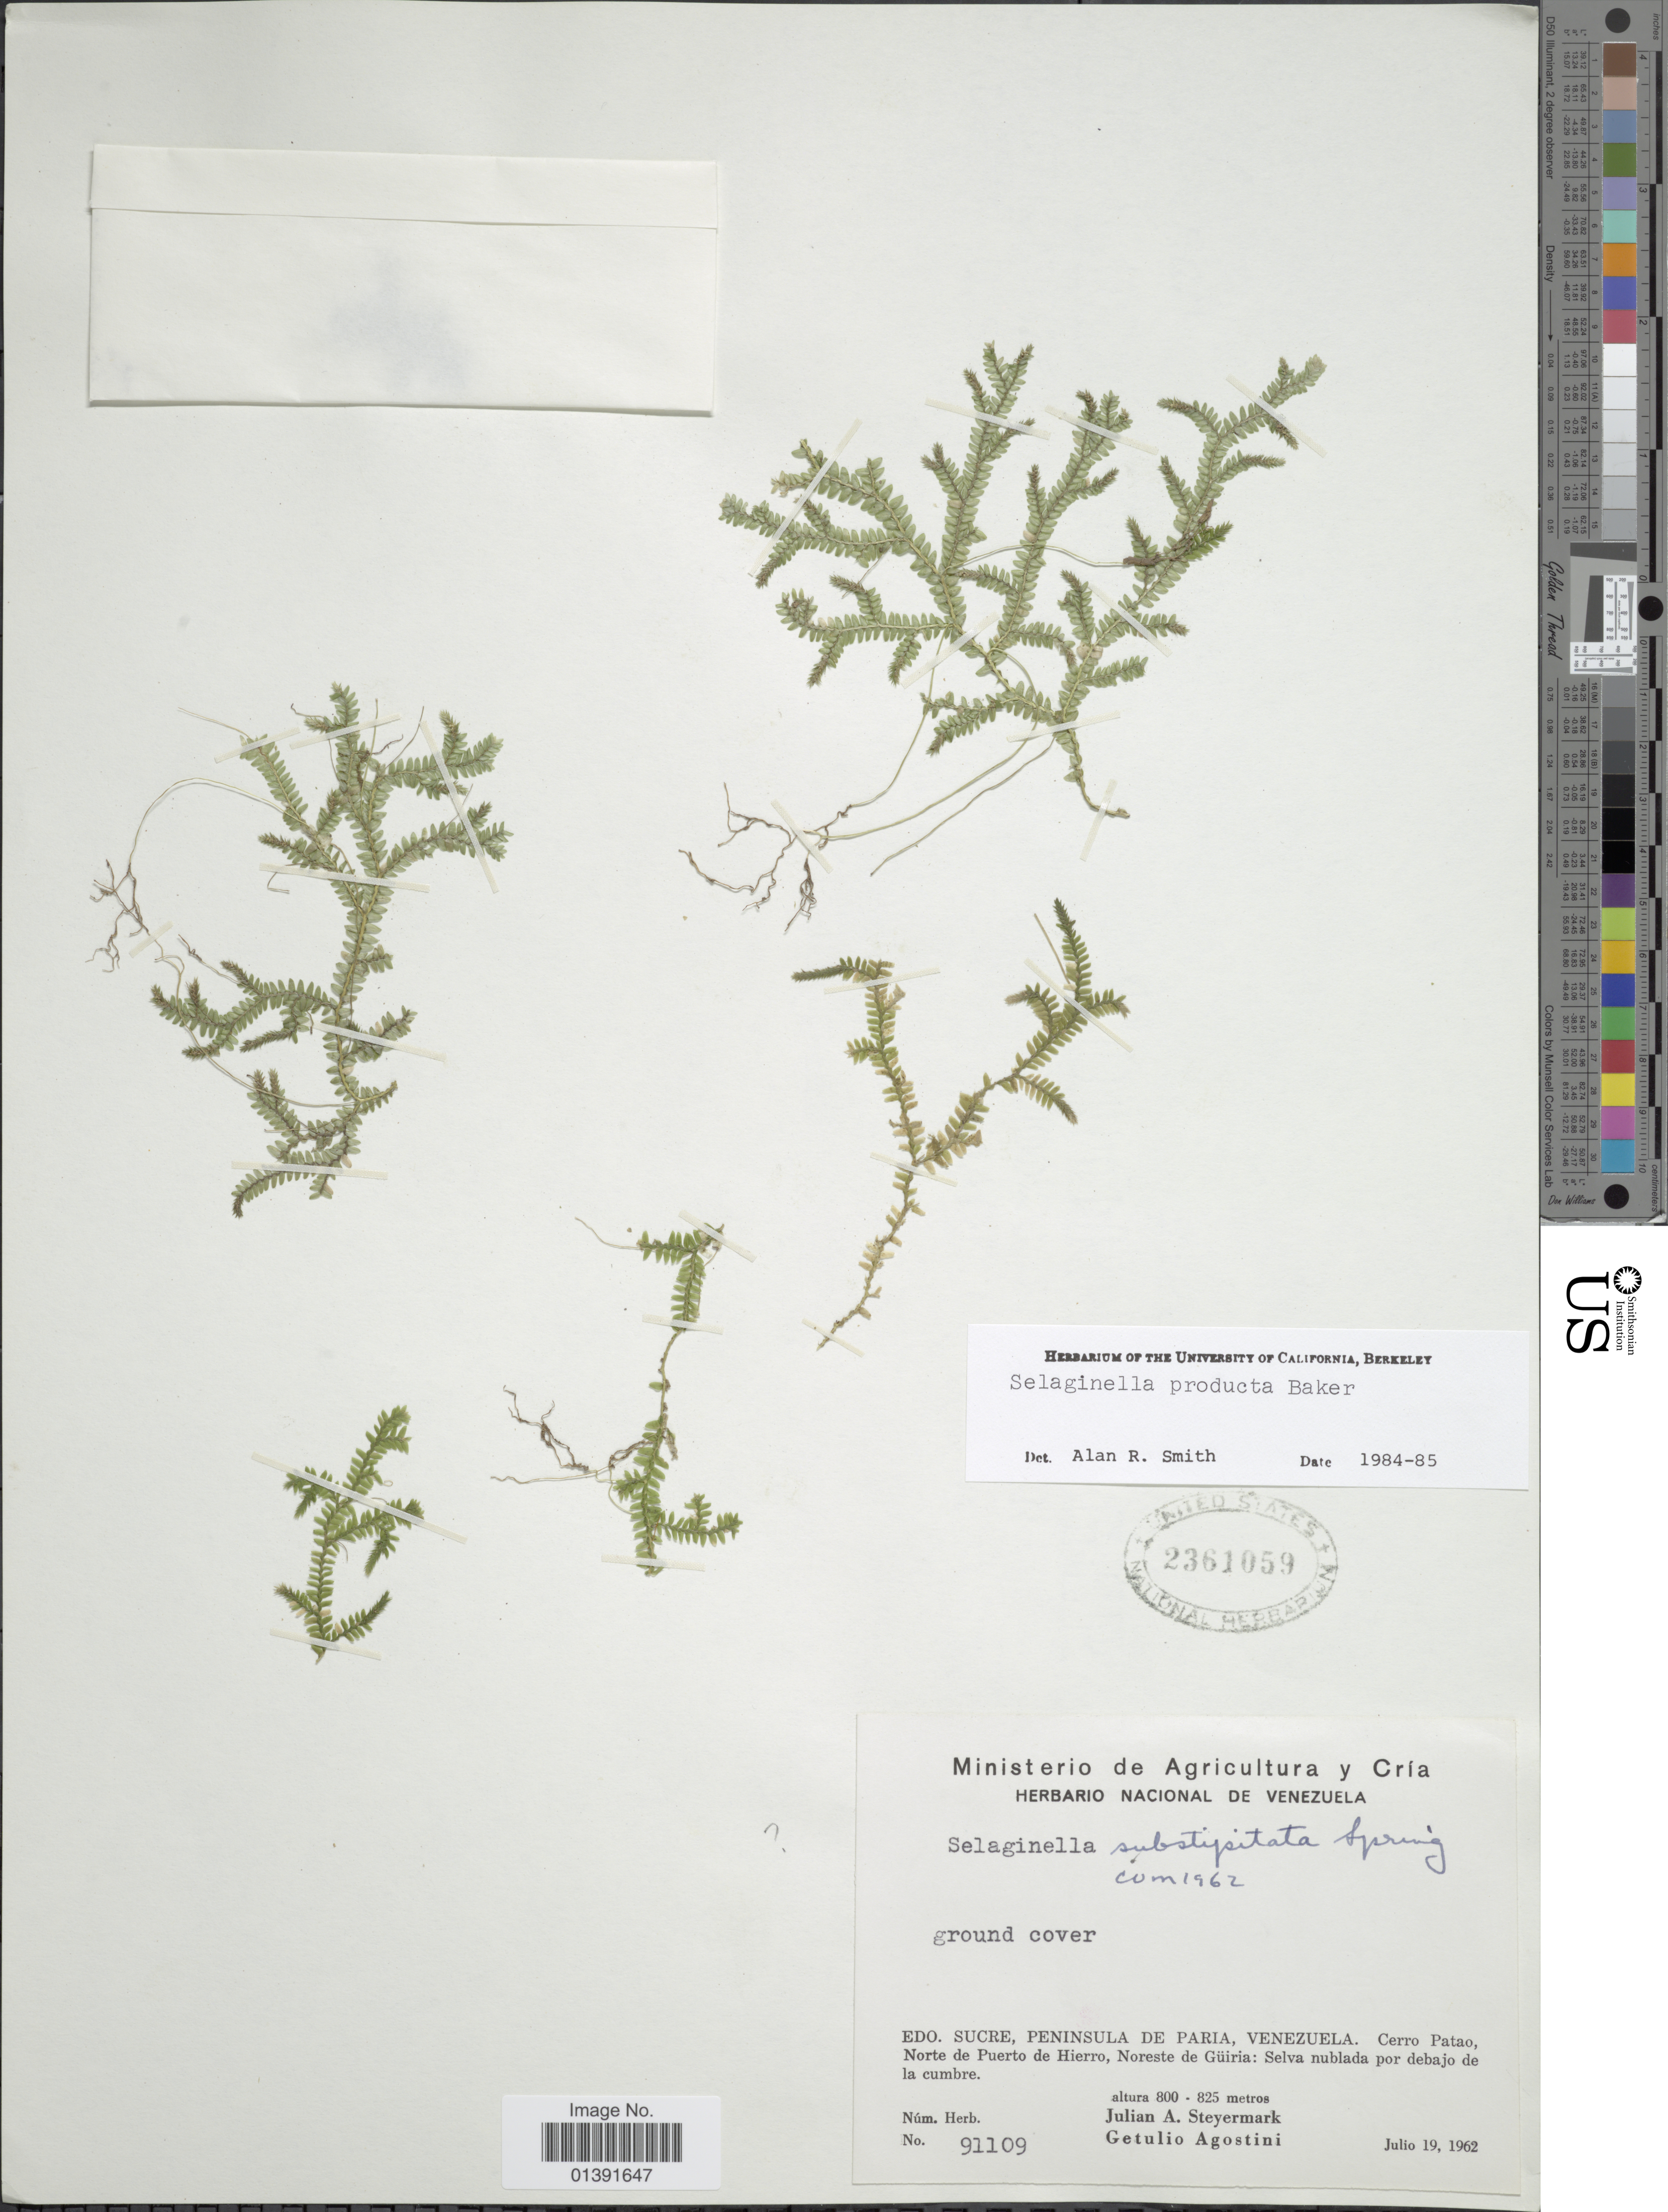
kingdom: Plantae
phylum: Tracheophyta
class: Lycopodiopsida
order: Selaginellales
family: Selaginellaceae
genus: Selaginella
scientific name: Selaginella producta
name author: Baker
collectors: J. Steyermark & G. Agostini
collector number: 91109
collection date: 1962-07-19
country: Venezuela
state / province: Sucre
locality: Peninsula de Paria, Cerro Patao, Norte de Puerto de Hierro, Noreste de Güiria: Selva nublada por debajo de la cumbre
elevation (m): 800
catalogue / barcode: US 2361059